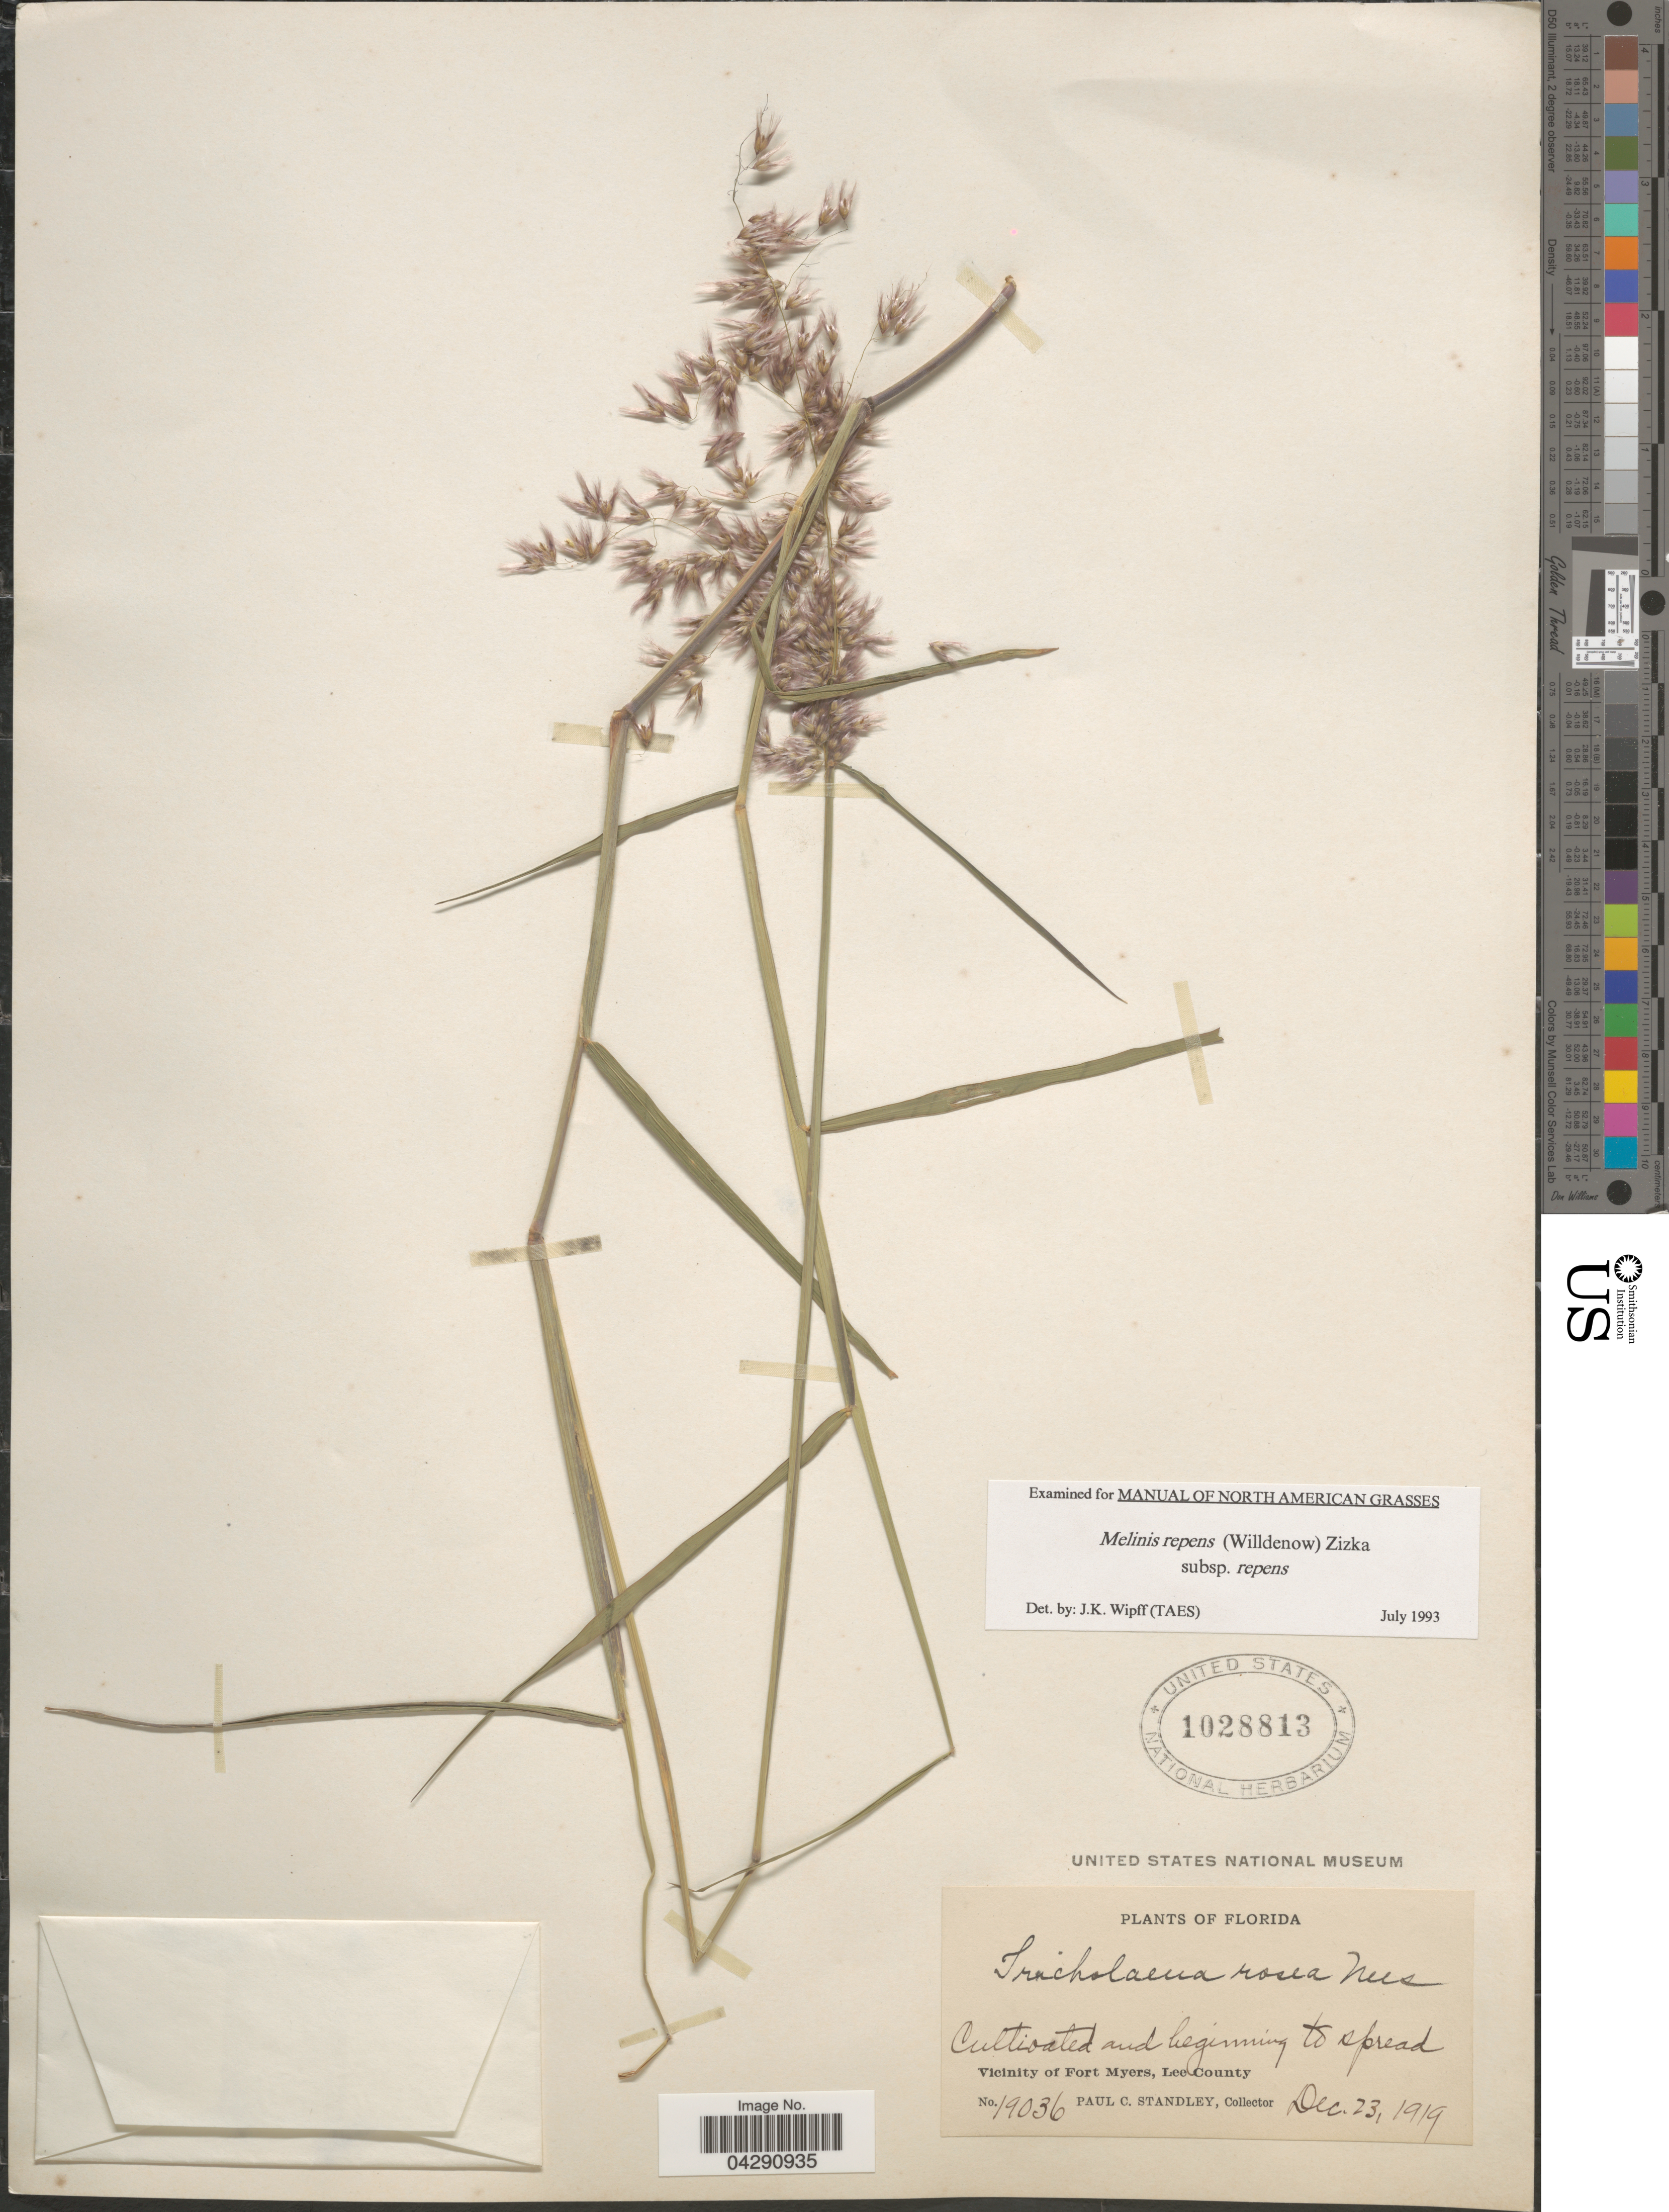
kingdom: Plantae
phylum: Tracheophyta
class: Liliopsida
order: Poales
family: Poaceae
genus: Melinis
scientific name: Melinis repens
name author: (Willd.) Zizka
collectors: P. C. Standley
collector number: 19036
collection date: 1919-12-23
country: United States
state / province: Florida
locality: Vicinity of Fort Myers, Lee County.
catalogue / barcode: US 1028813